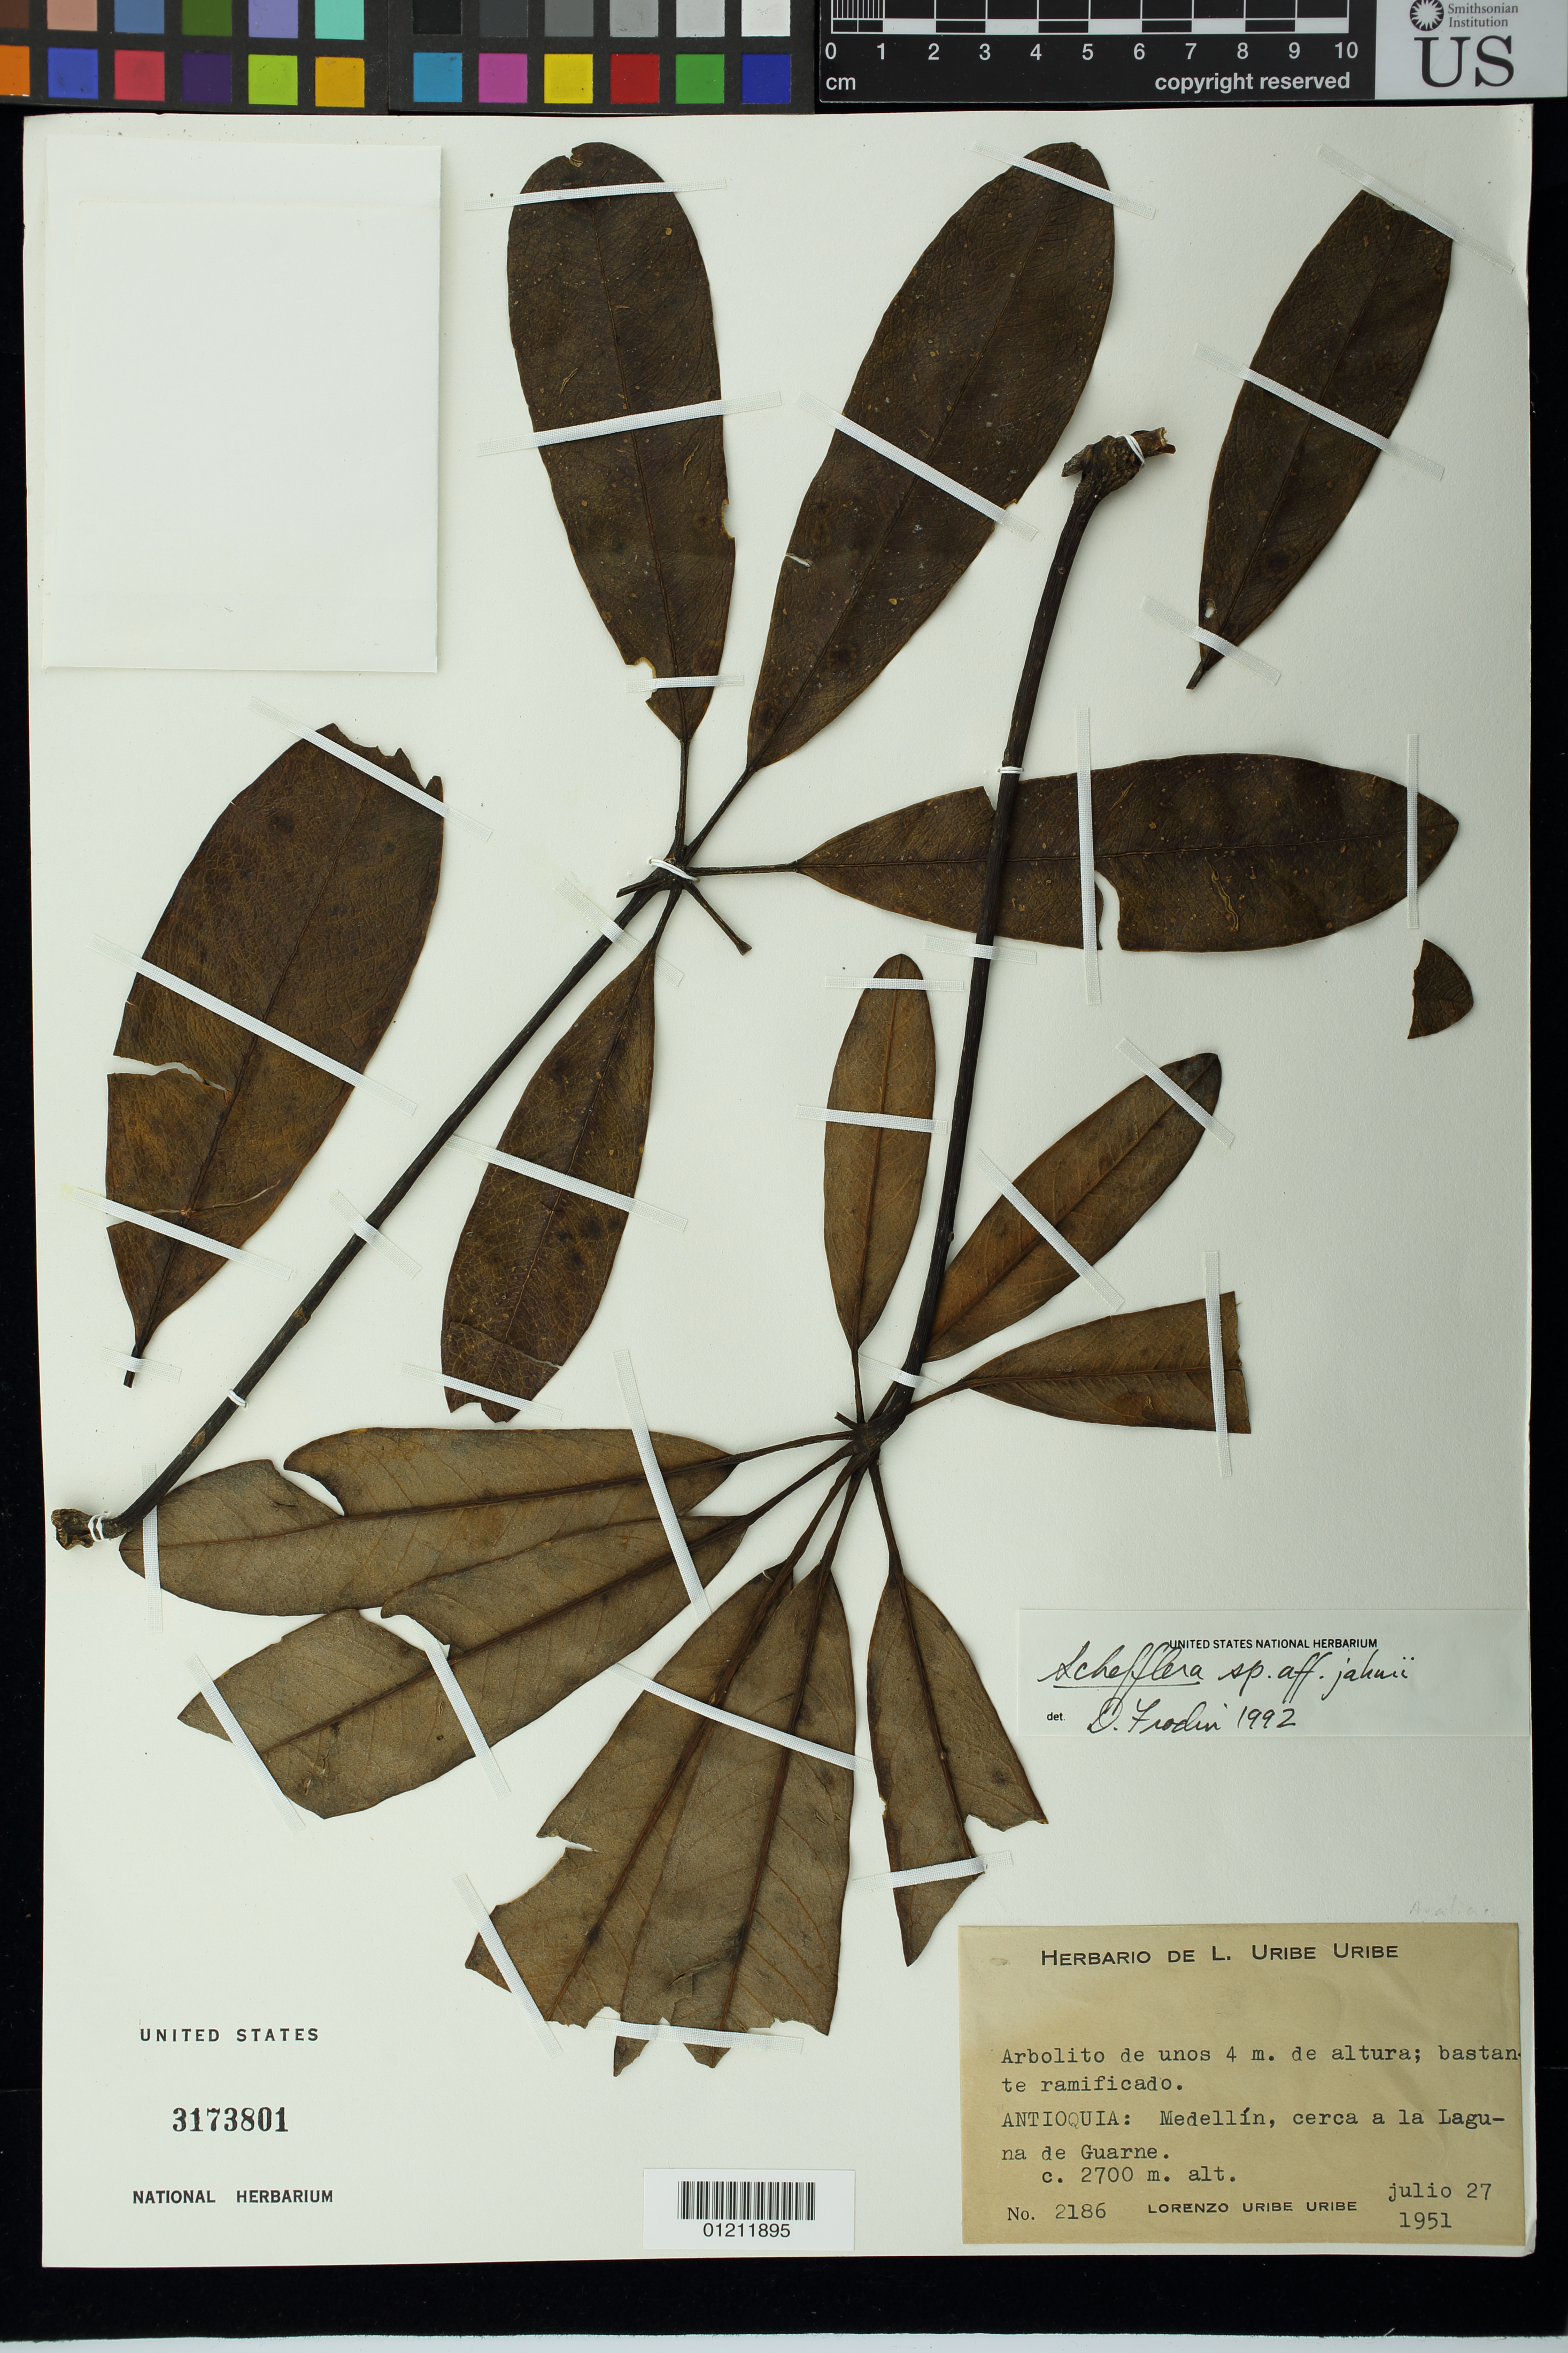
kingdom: Plantae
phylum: Tracheophyta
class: Magnoliopsida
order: Apiales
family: Araliaceae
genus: Schefflera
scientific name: Schefflera jahnii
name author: (Harms) Steyerm.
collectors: L. Uribe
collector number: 2186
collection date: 1951-07-27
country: Colombia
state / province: Antioquia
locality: Medellin, cerca a la Laguna de Guarne.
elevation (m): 2700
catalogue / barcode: US 3173801